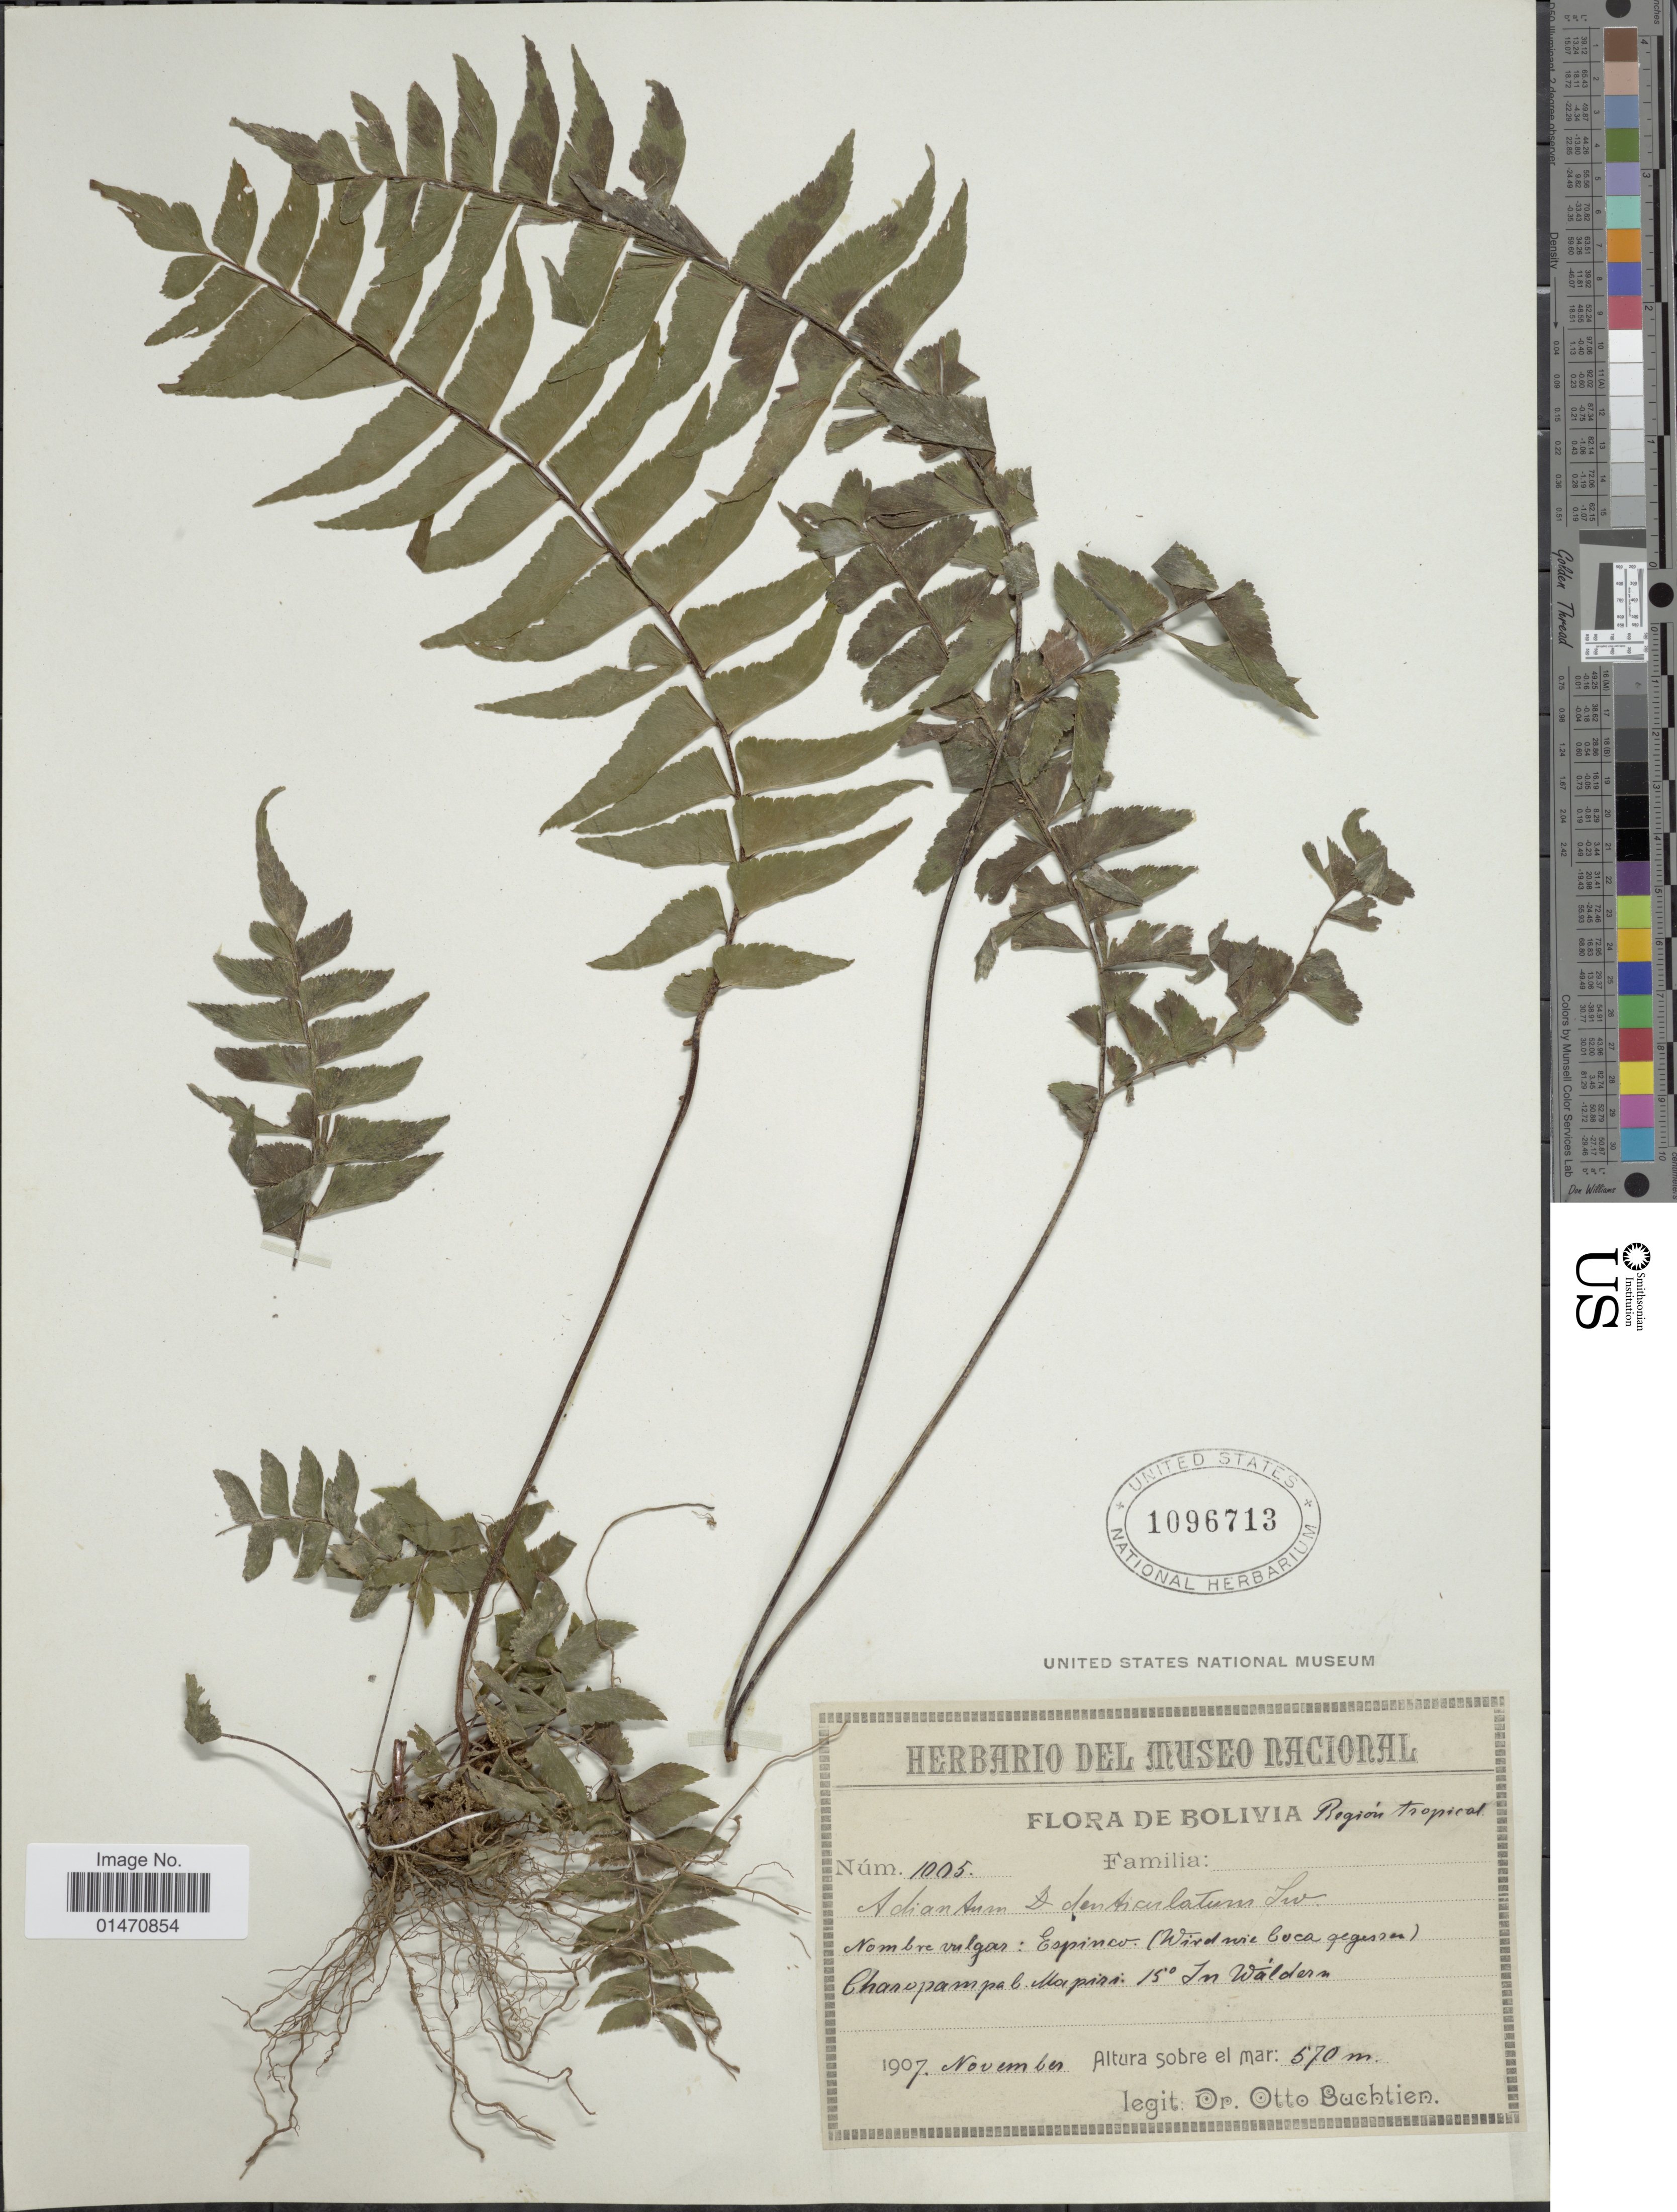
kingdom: Plantae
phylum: Tracheophyta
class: Polypodiopsida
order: Polypodiales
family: Pteridaceae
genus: Adiantum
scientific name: Adiantum obliquum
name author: Willd.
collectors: O. Buchtien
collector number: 1005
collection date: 1907-11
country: Bolivia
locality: Chanopampa b. Mapiri, 15º in waldern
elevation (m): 570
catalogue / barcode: US 1096713